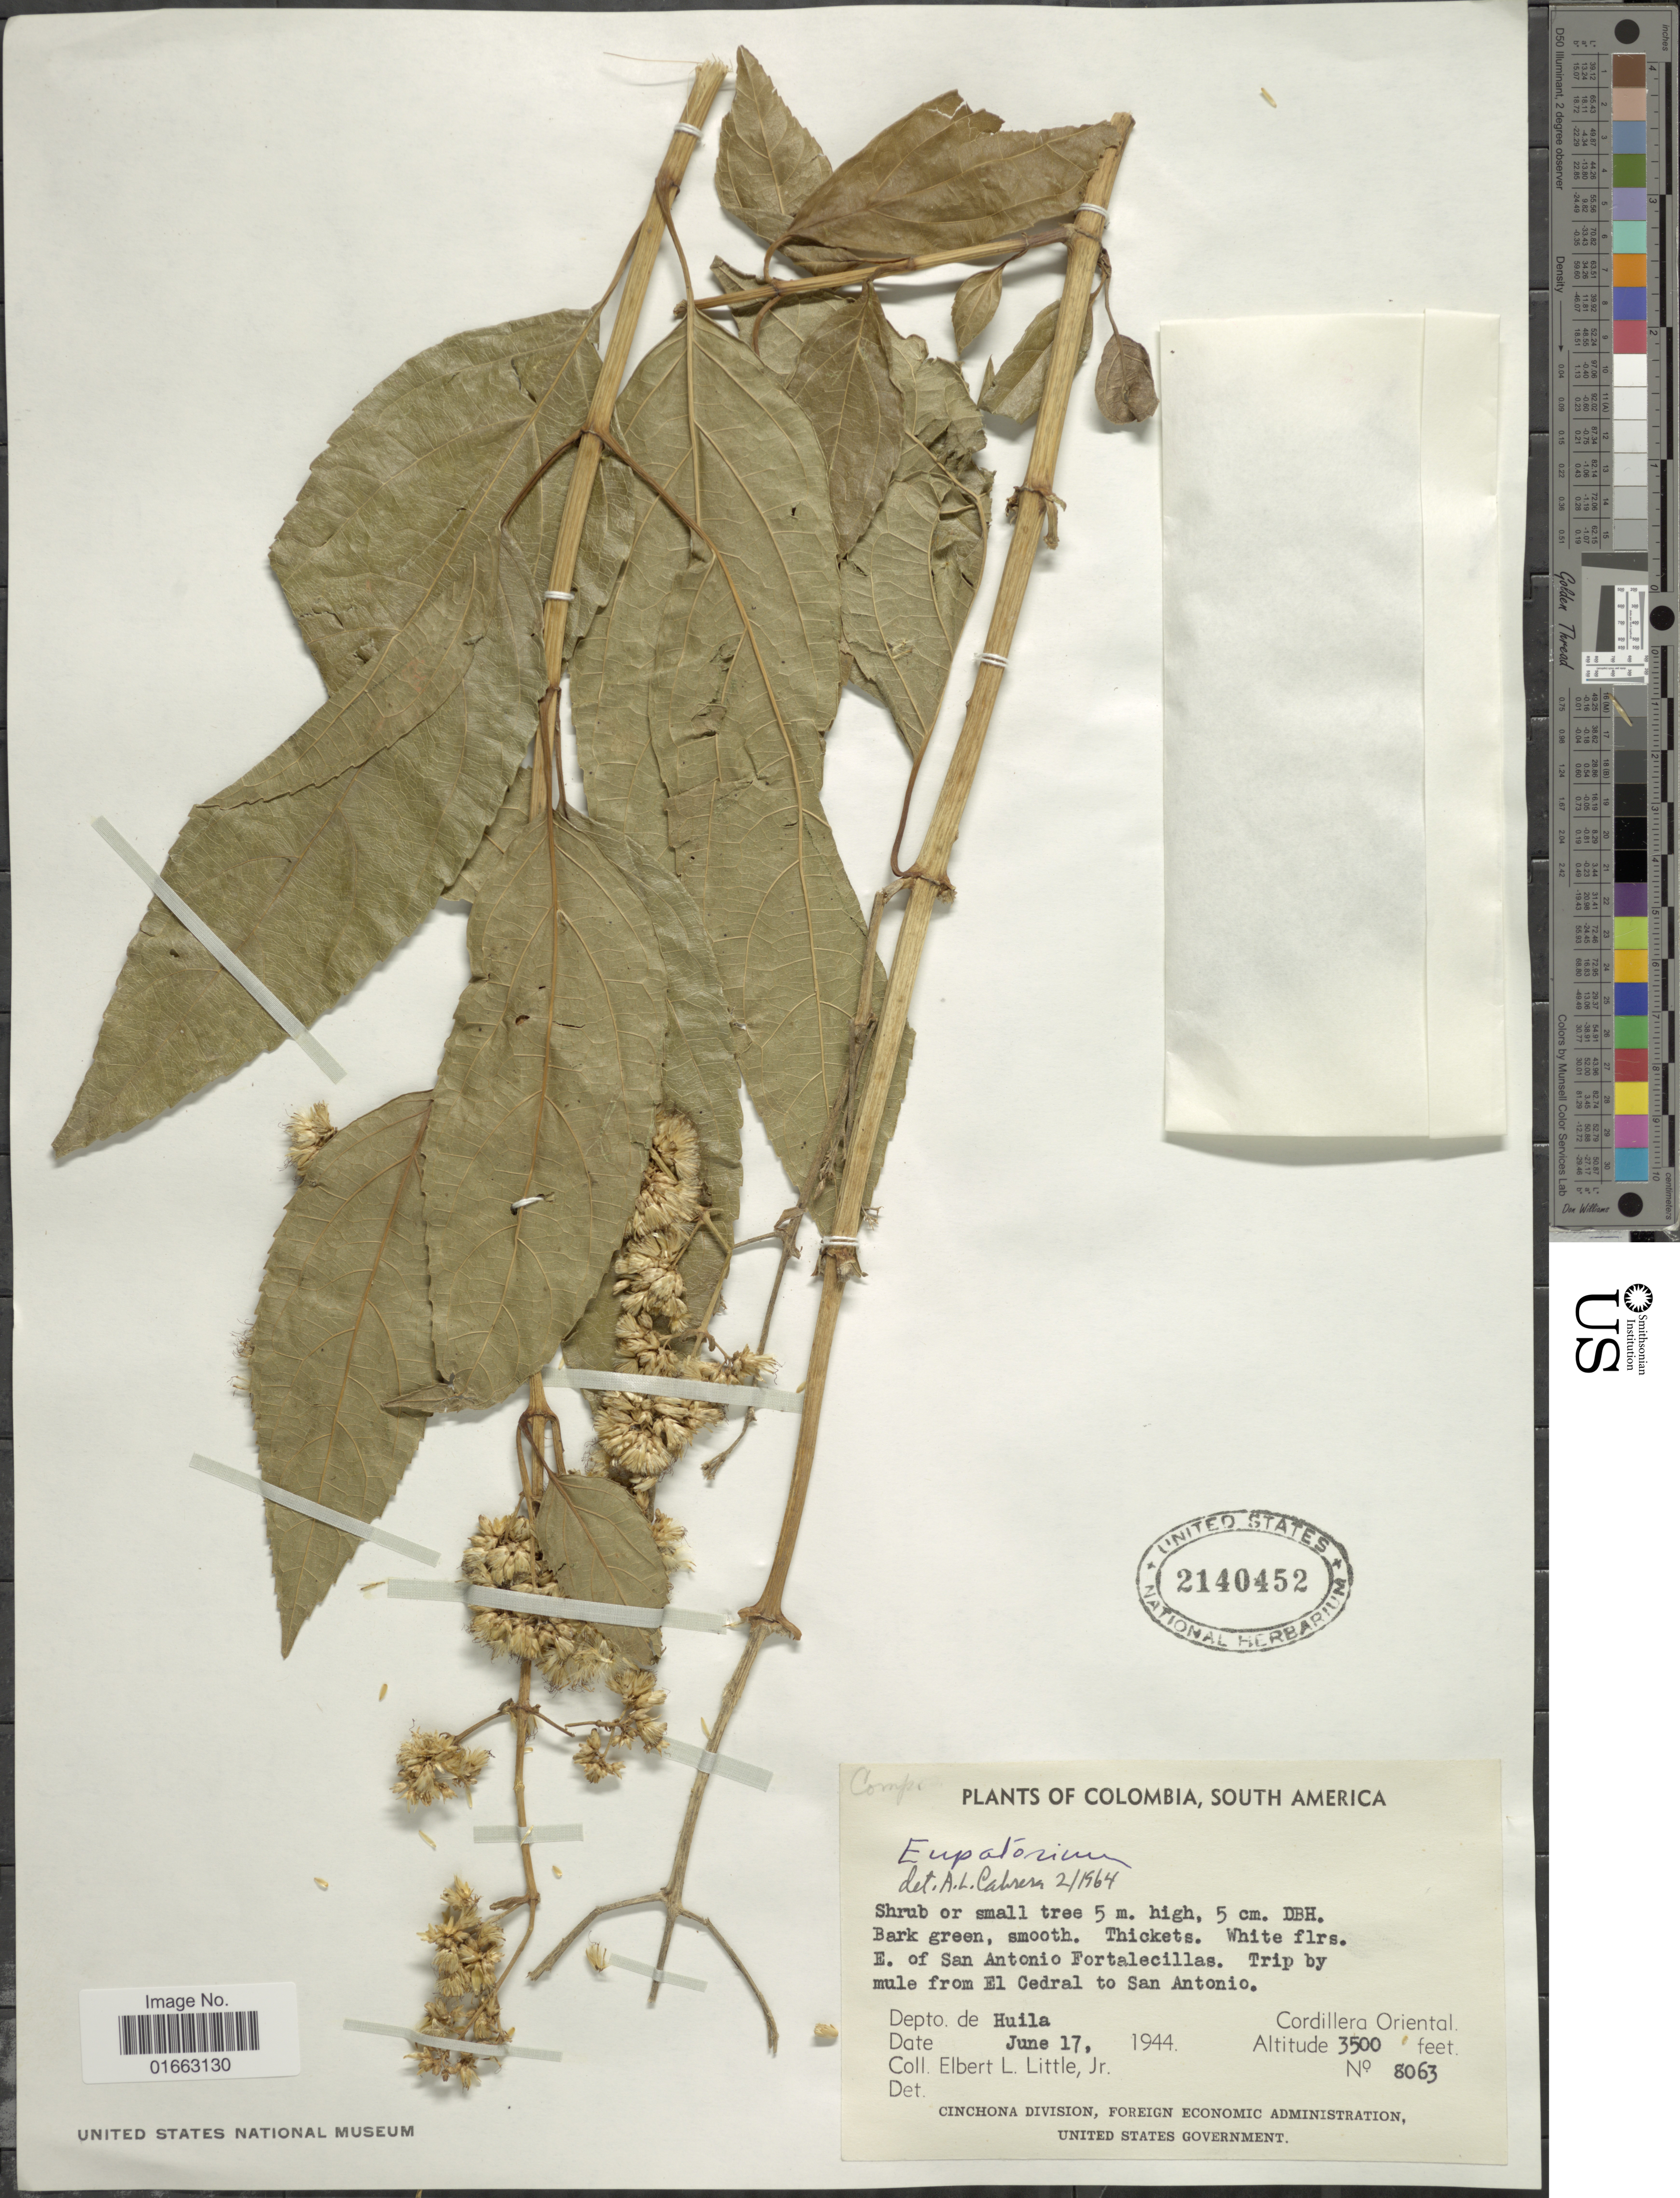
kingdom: Plantae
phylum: Tracheophyta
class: Magnoliopsida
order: Asterales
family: Asteraceae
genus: Critonia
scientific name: Critonia morifolia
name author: (Mill.) R.M. King & H. Rob.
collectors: E. L. Little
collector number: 8063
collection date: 1944-06-17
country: Colombia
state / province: Huila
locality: South America, E. of San Antonio Fortalecillas, trip by mule from El Cedral to San Antonio, Cordillera Oriental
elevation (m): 1067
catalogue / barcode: US 2140452